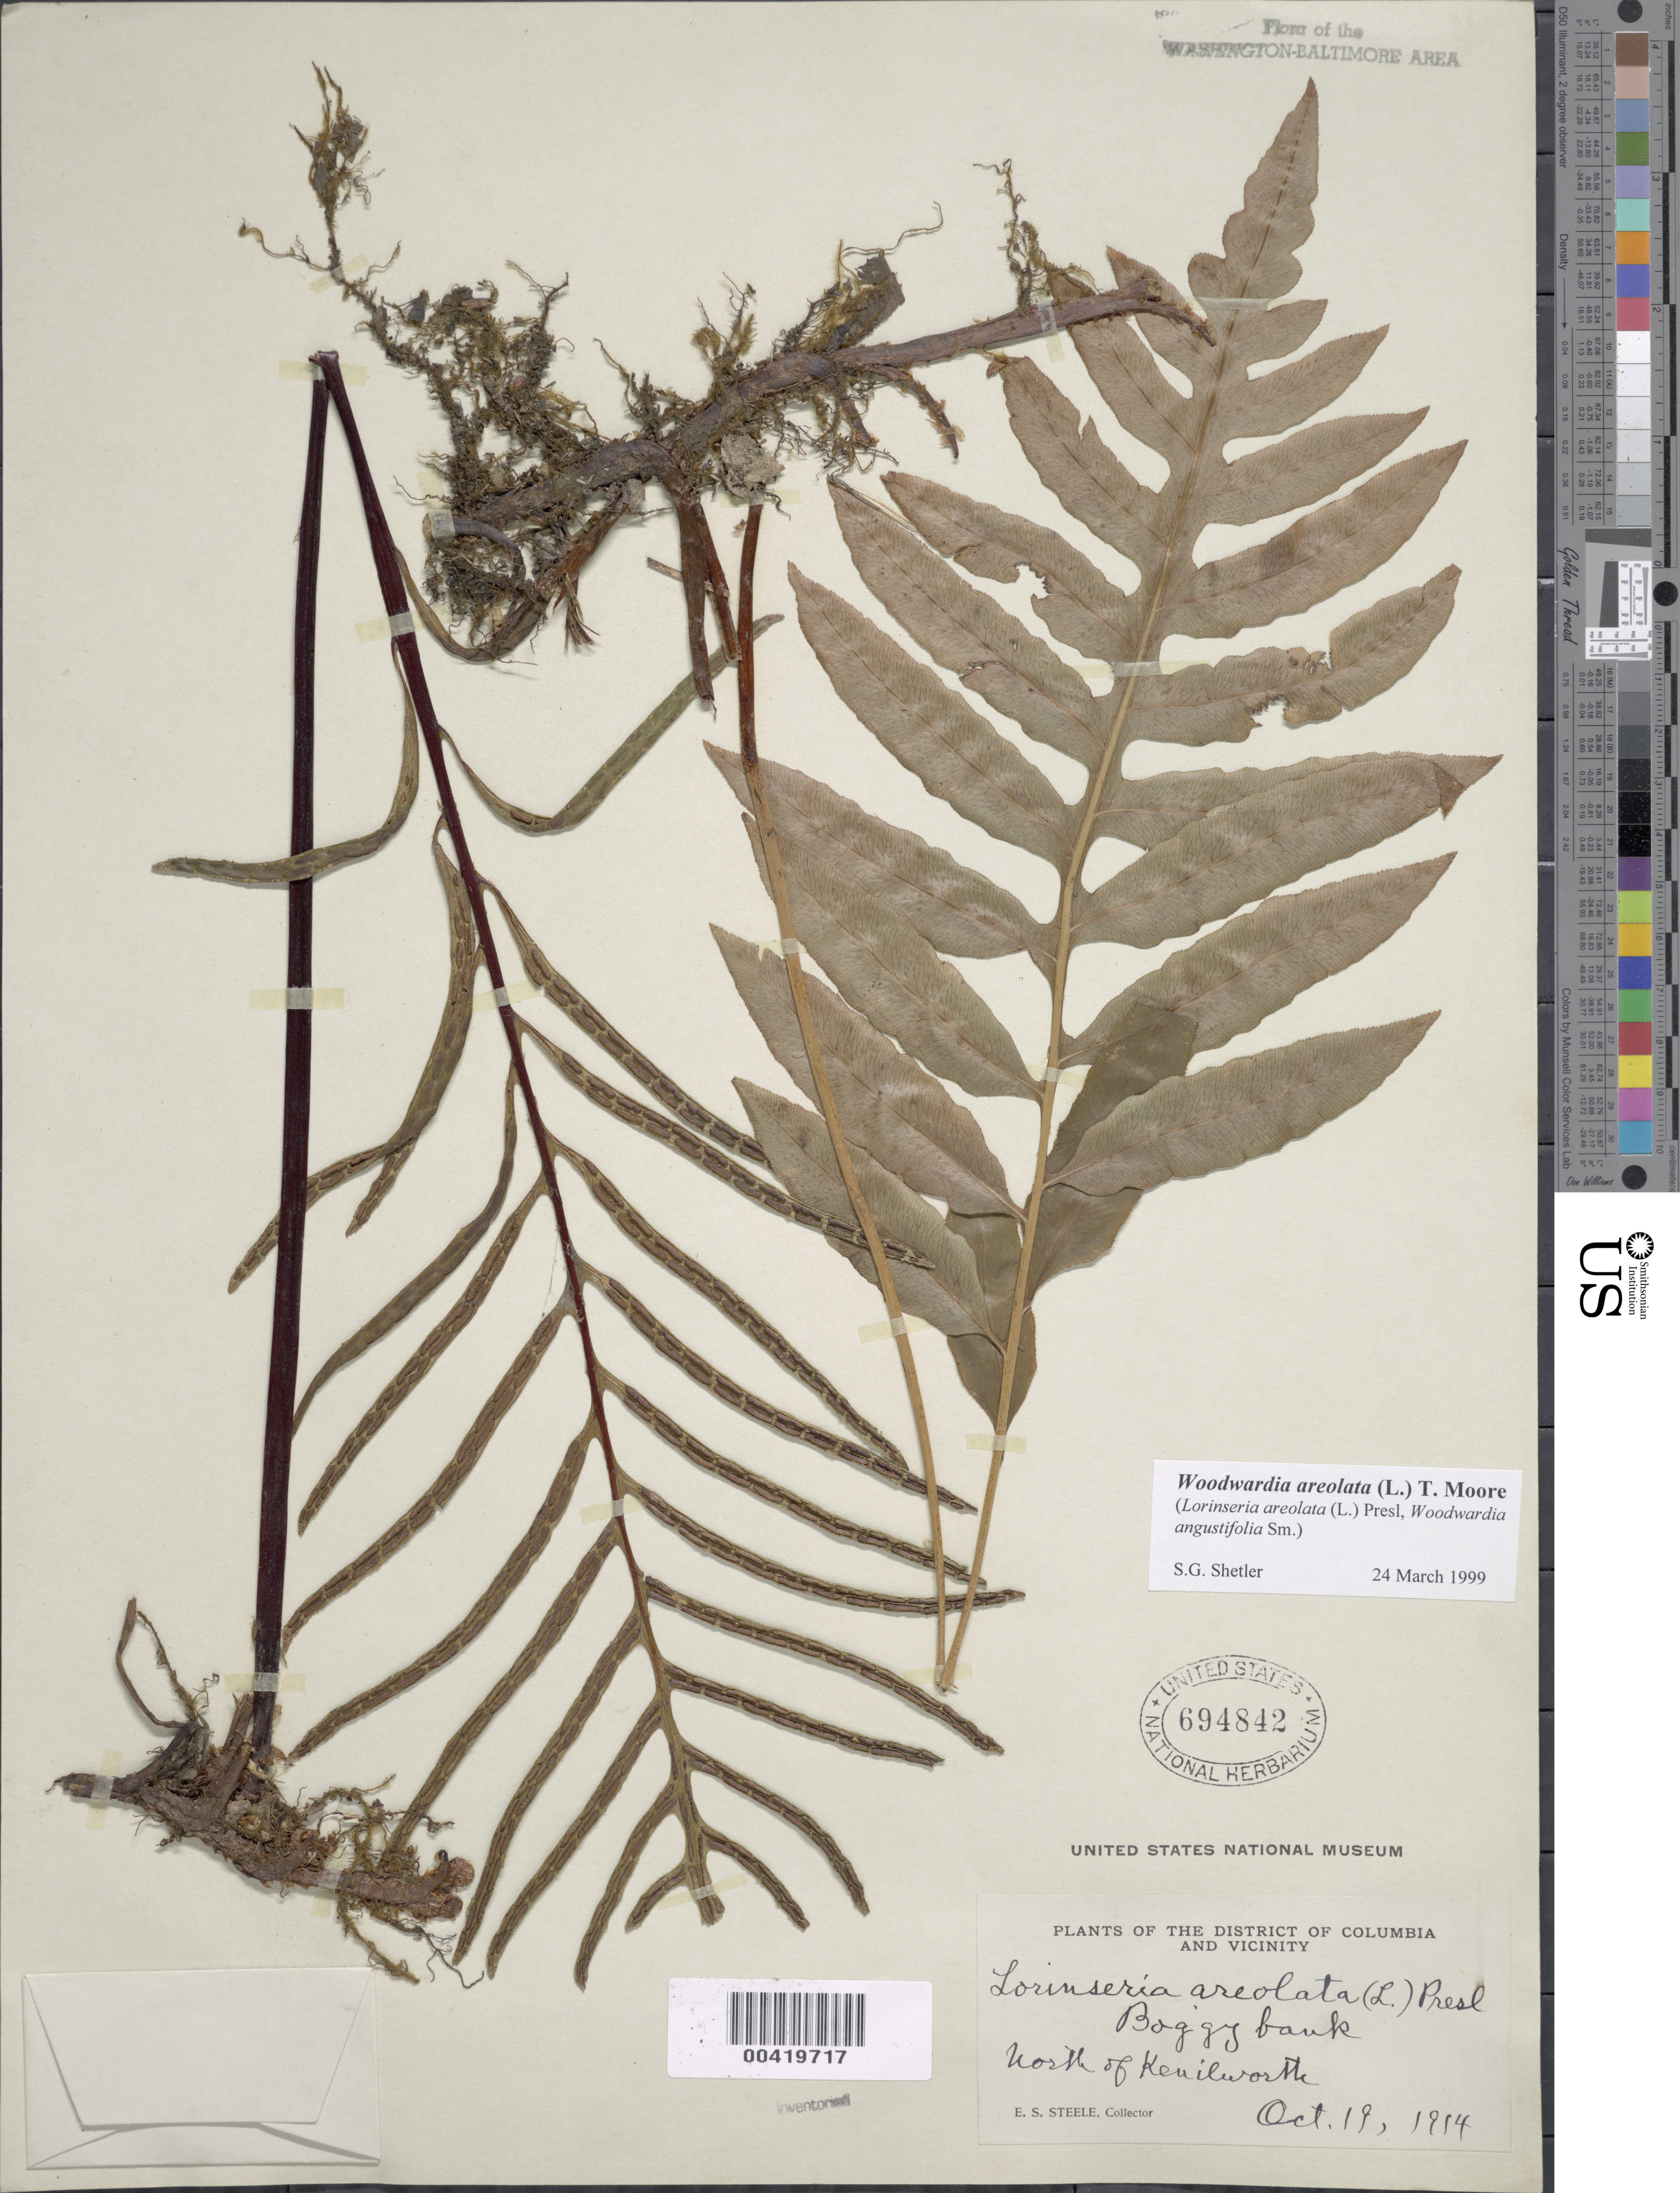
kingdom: Plantae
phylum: Tracheophyta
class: Polypodiopsida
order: Polypodiales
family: Blechnaceae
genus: Woodwardia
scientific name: Woodwardia areolata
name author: (L.) T. Moore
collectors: E. Steele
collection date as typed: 19 Oct 1914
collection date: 1914-10-19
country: United States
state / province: District of Columbia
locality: North of Kenilworth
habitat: Boggy bank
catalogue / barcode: US 694842